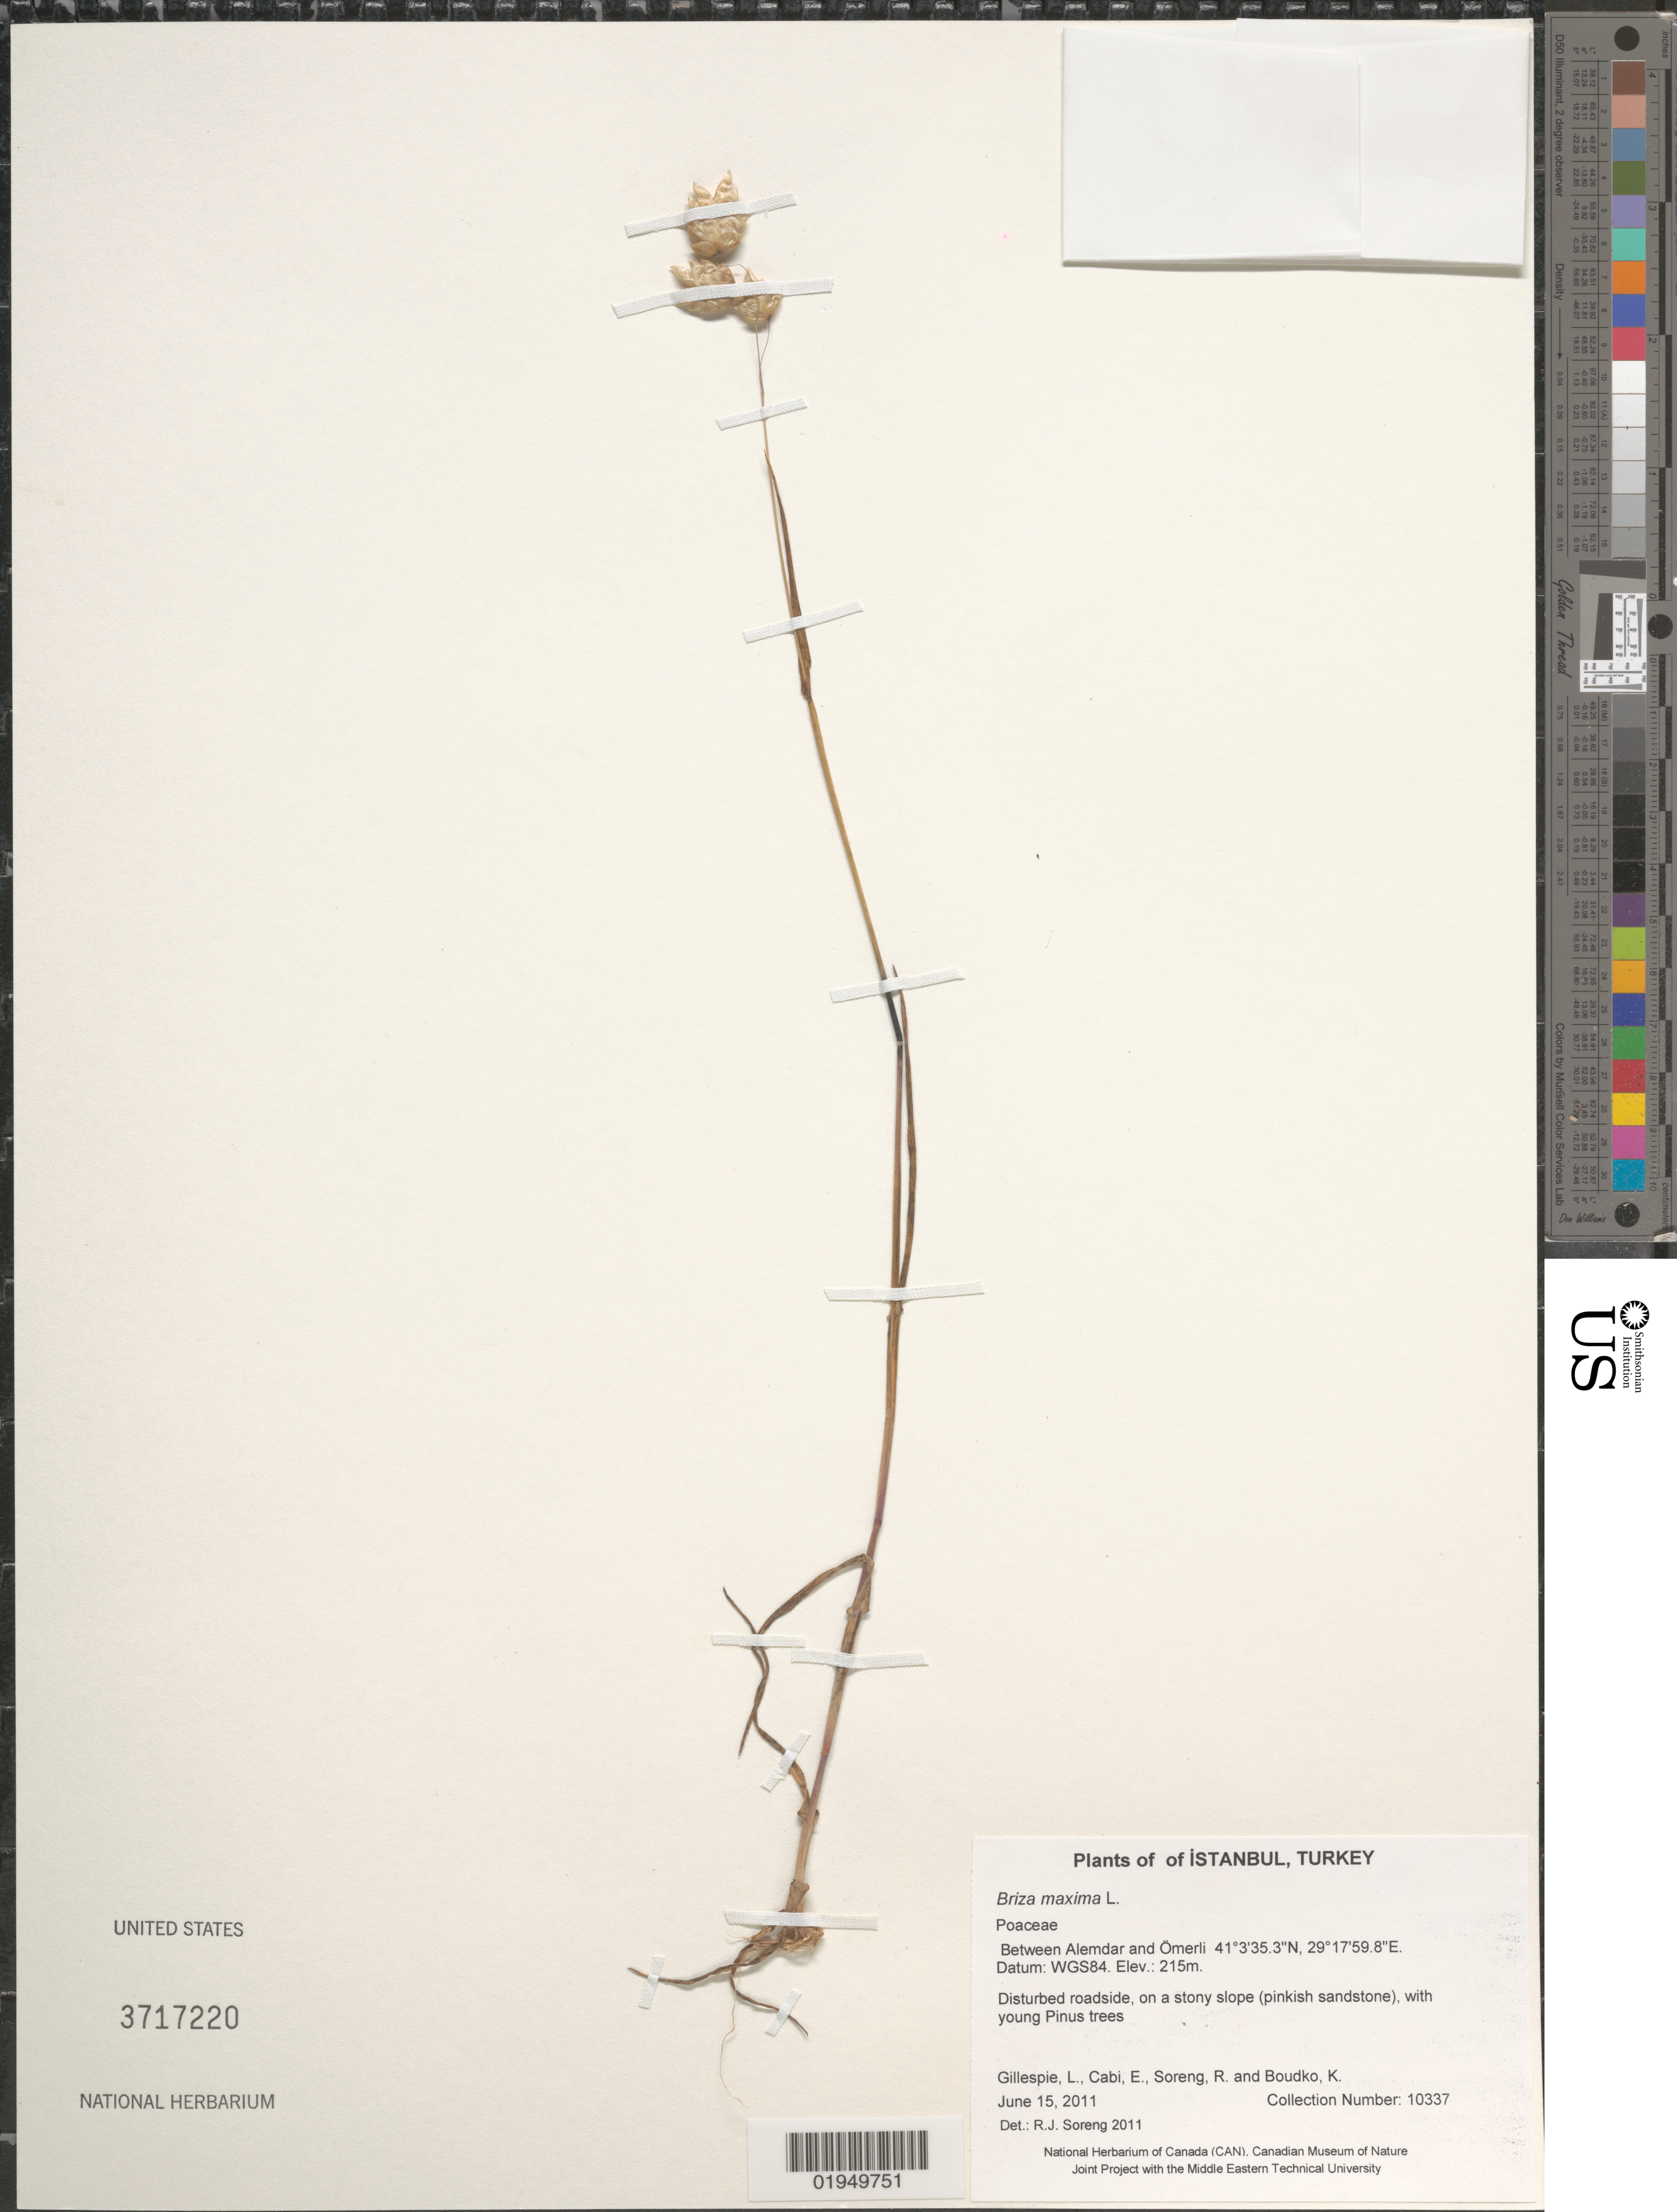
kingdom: Plantae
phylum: Tracheophyta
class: Liliopsida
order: Poales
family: Poaceae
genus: Briza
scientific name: Briza maxima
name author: L.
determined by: Soreng, Robert J., Research Associate (BOT), Smithsonian Institution - National Museum of Natural History (UNITED STATES)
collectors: L. J. Gillespie, E. Cabi, R. J. Soreng & K. Boudko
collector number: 10337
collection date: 2011-06-15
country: Turkey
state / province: Istanbul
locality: Road 020. Between Alemdar and Ömerli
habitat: Disturbed roadside, on a stony slope (pinkish sandstone), with young Pinus trees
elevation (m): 215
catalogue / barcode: US 3717220